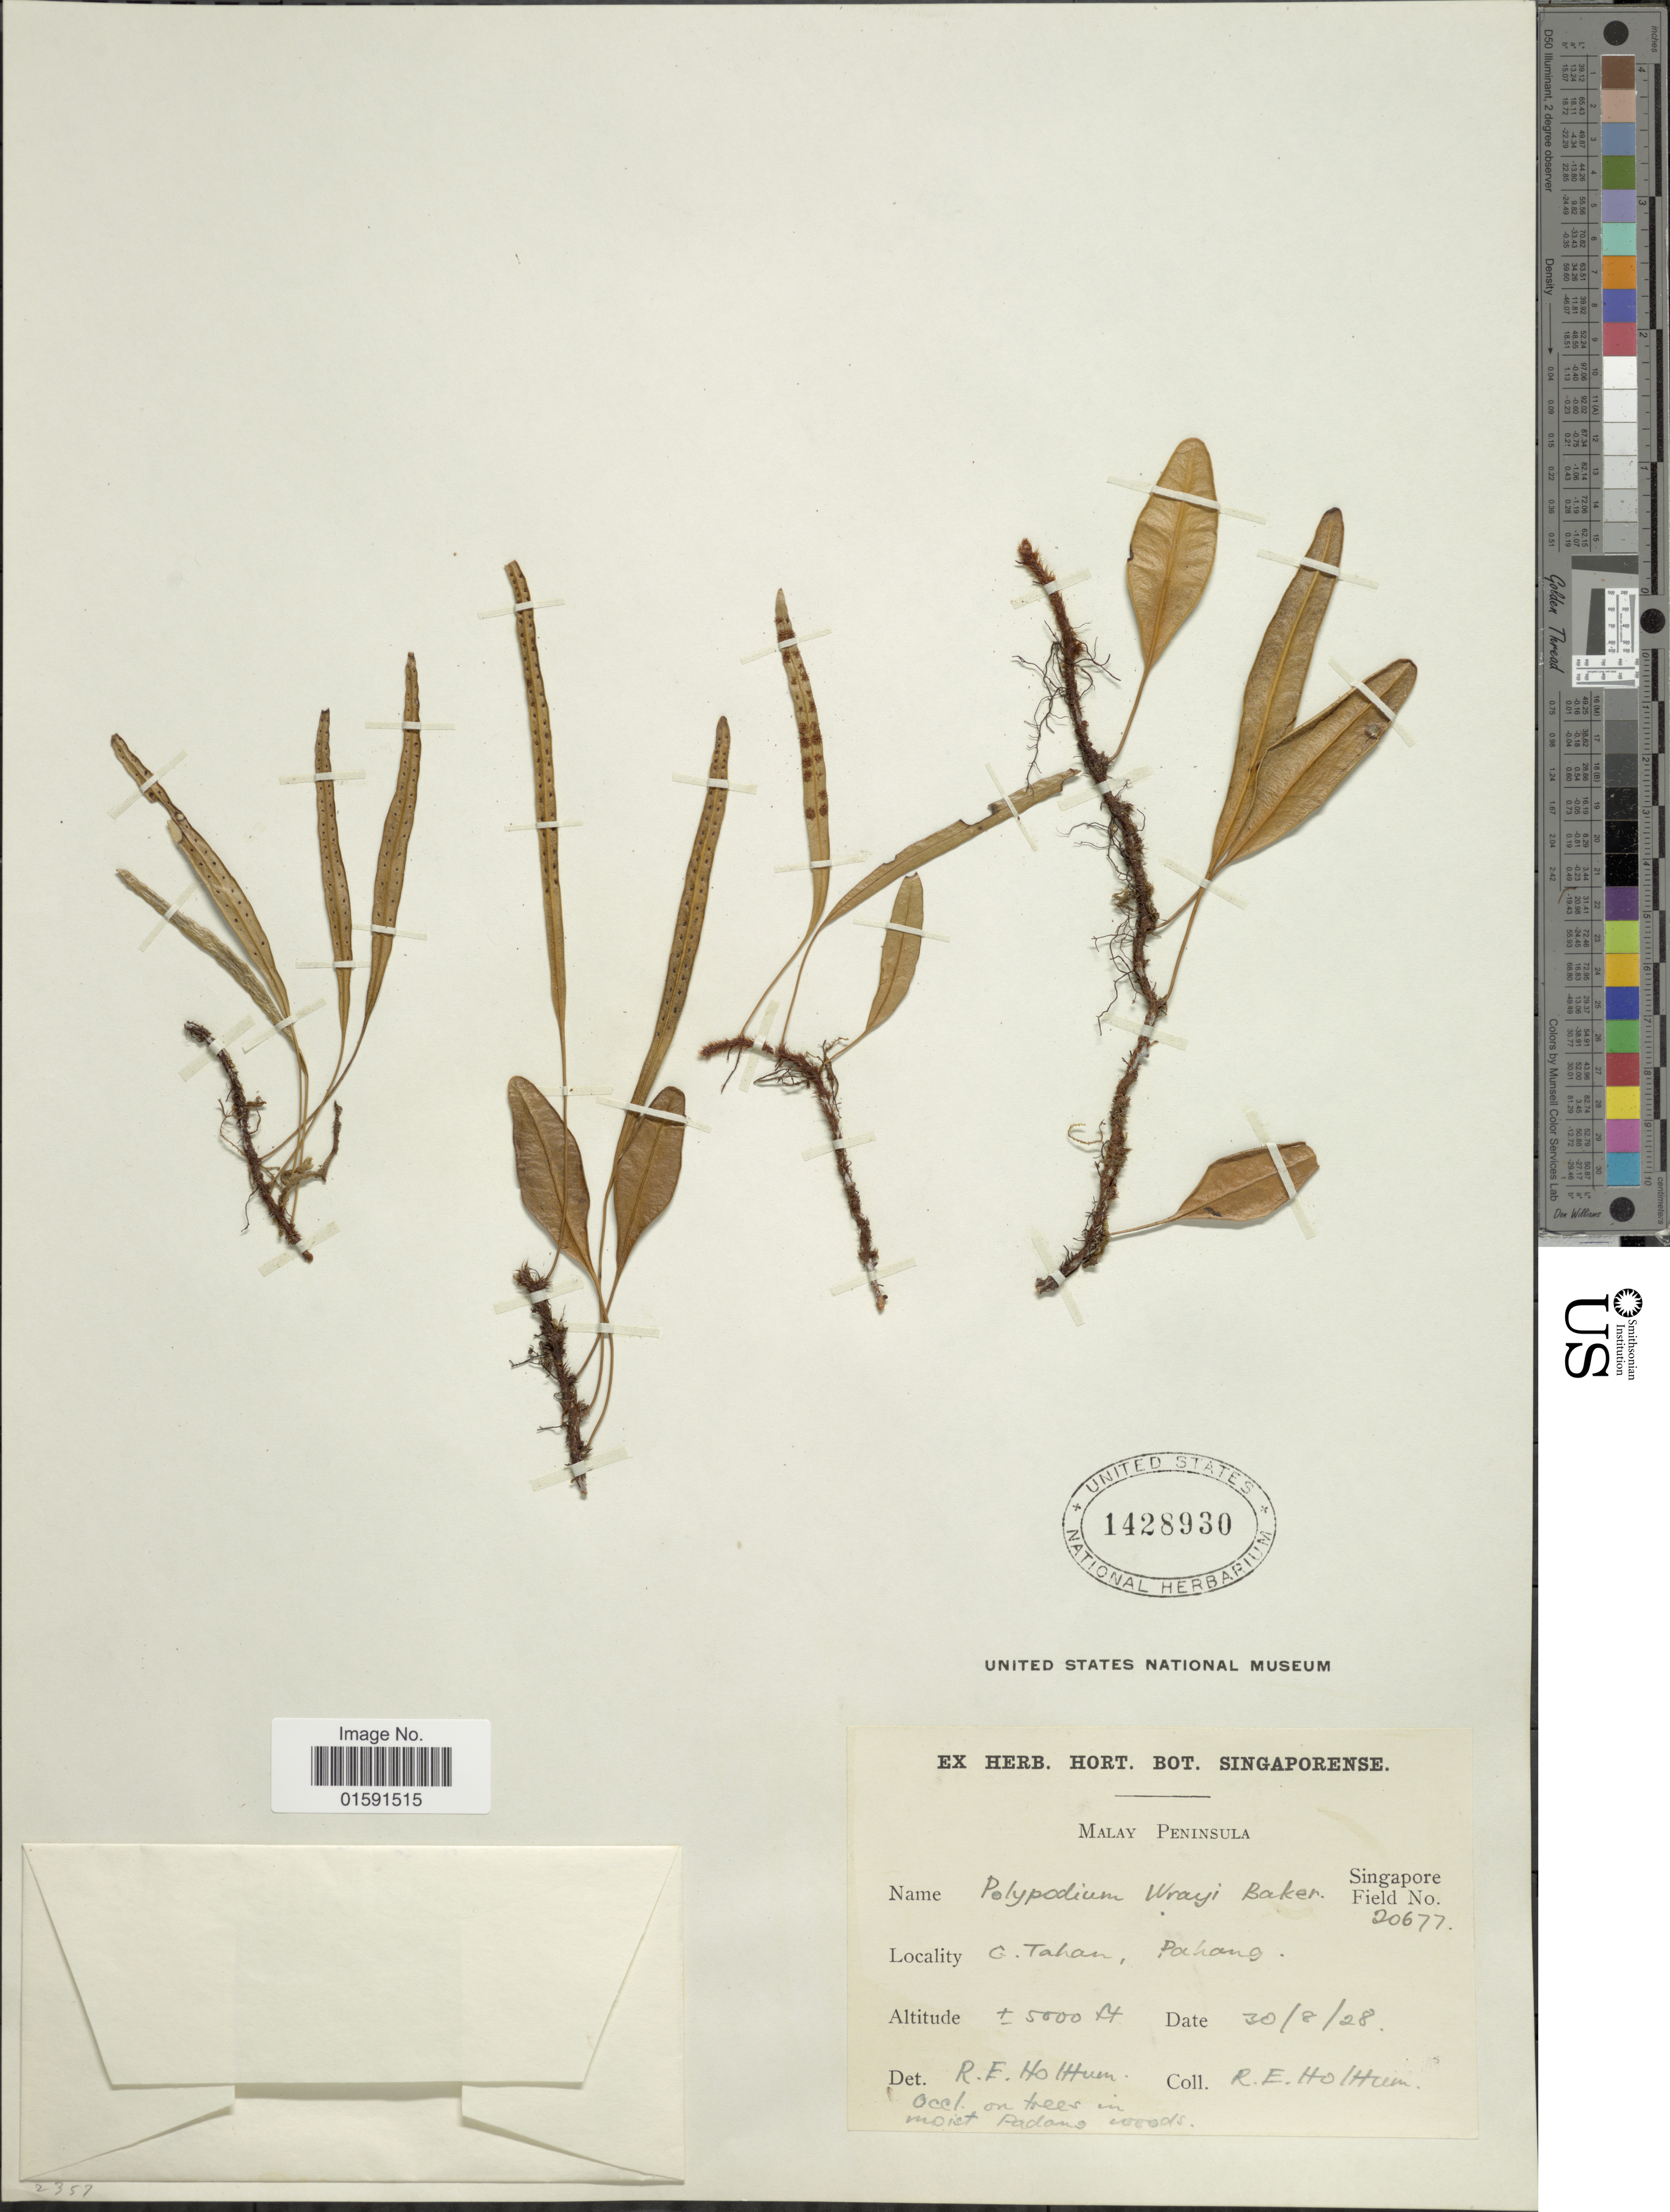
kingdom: Plantae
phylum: Tracheophyta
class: Polypodiopsida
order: Polypodiales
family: Polypodiaceae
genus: Selliguea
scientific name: Selliguea subsparsa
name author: (Baker) Hovenkamp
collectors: R. E. Holttum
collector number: Singapore Field 20677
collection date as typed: Transcribed d/m/y: 30/8/28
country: Malaysia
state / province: Pahang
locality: Malay Peninsula. C. Tahan. Pahang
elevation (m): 1524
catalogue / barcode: US 1428930